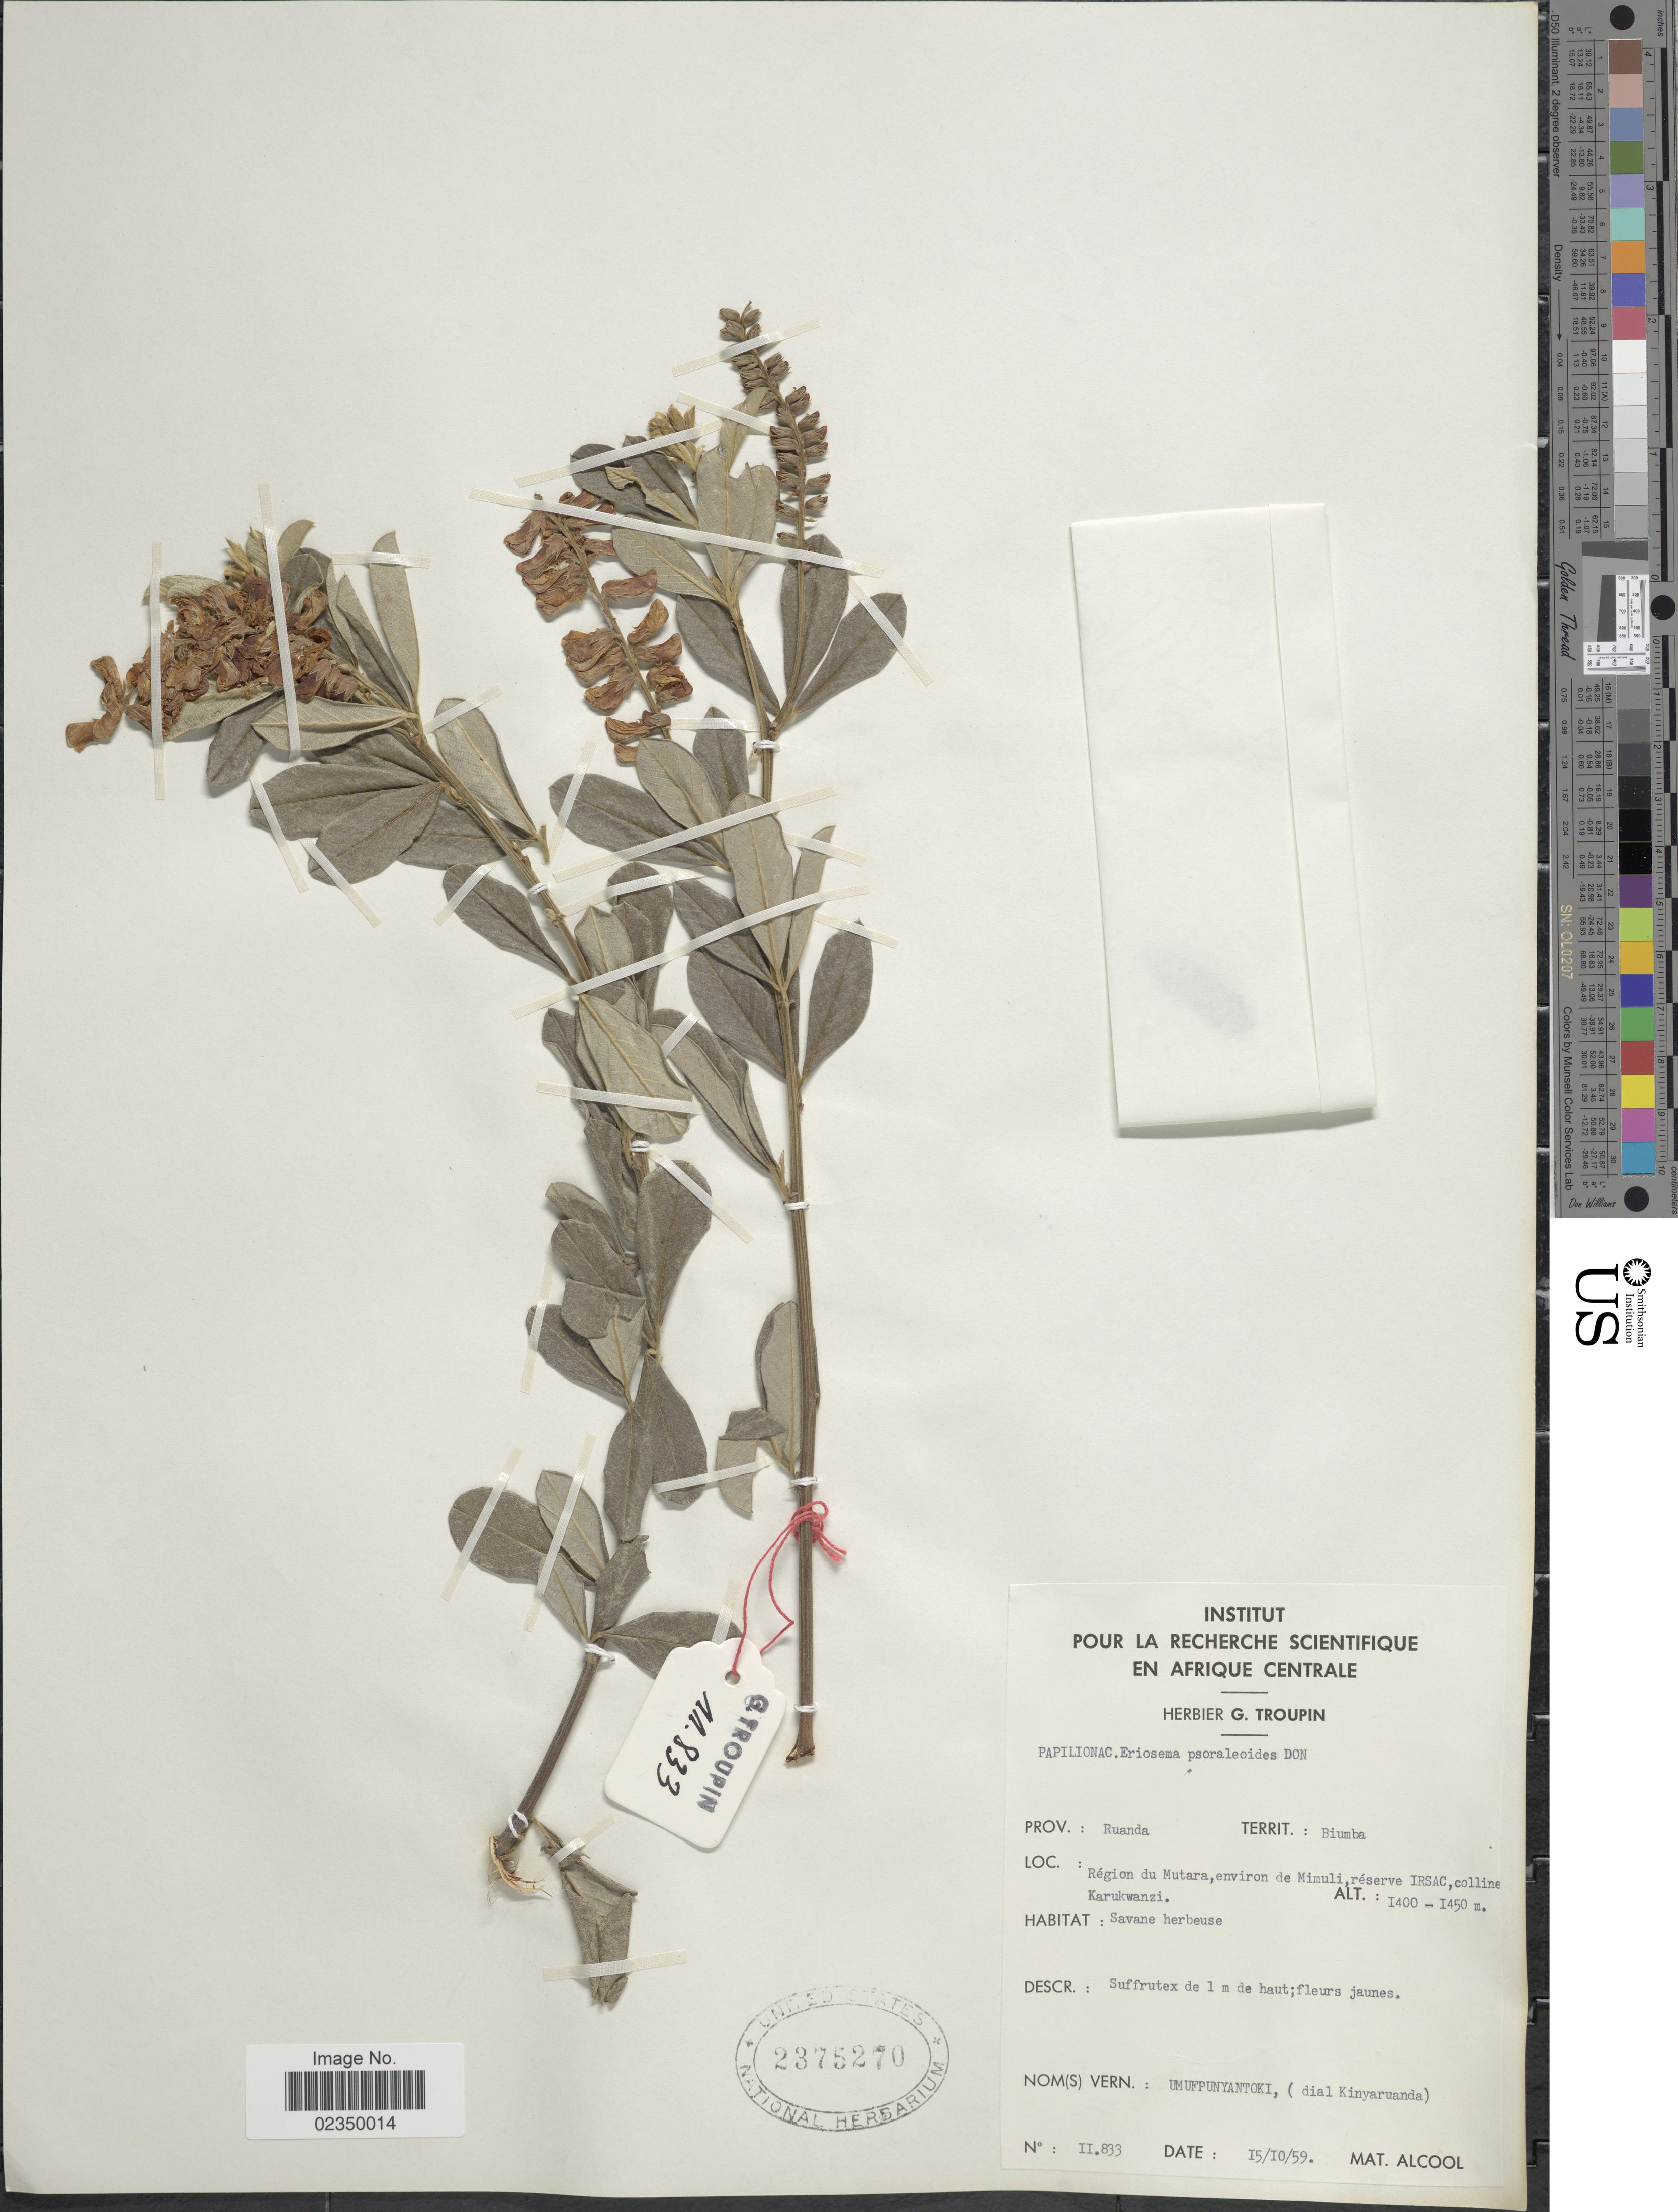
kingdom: Plantae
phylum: Tracheophyta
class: Magnoliopsida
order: Fabales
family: Fabaceae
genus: Eriosema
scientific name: Eriosema psoraloides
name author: (Lam.) G. Don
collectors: M. Alcool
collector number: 11833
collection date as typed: Transcribed d/m/y: 15/10/59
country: Rwanda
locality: Prov. : Ruanda, Territ.: Biumba. Region du Mutara, environ de Mimuli, reserve IRSAC, colline Karukwanzi.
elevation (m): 1400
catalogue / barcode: US 2375270